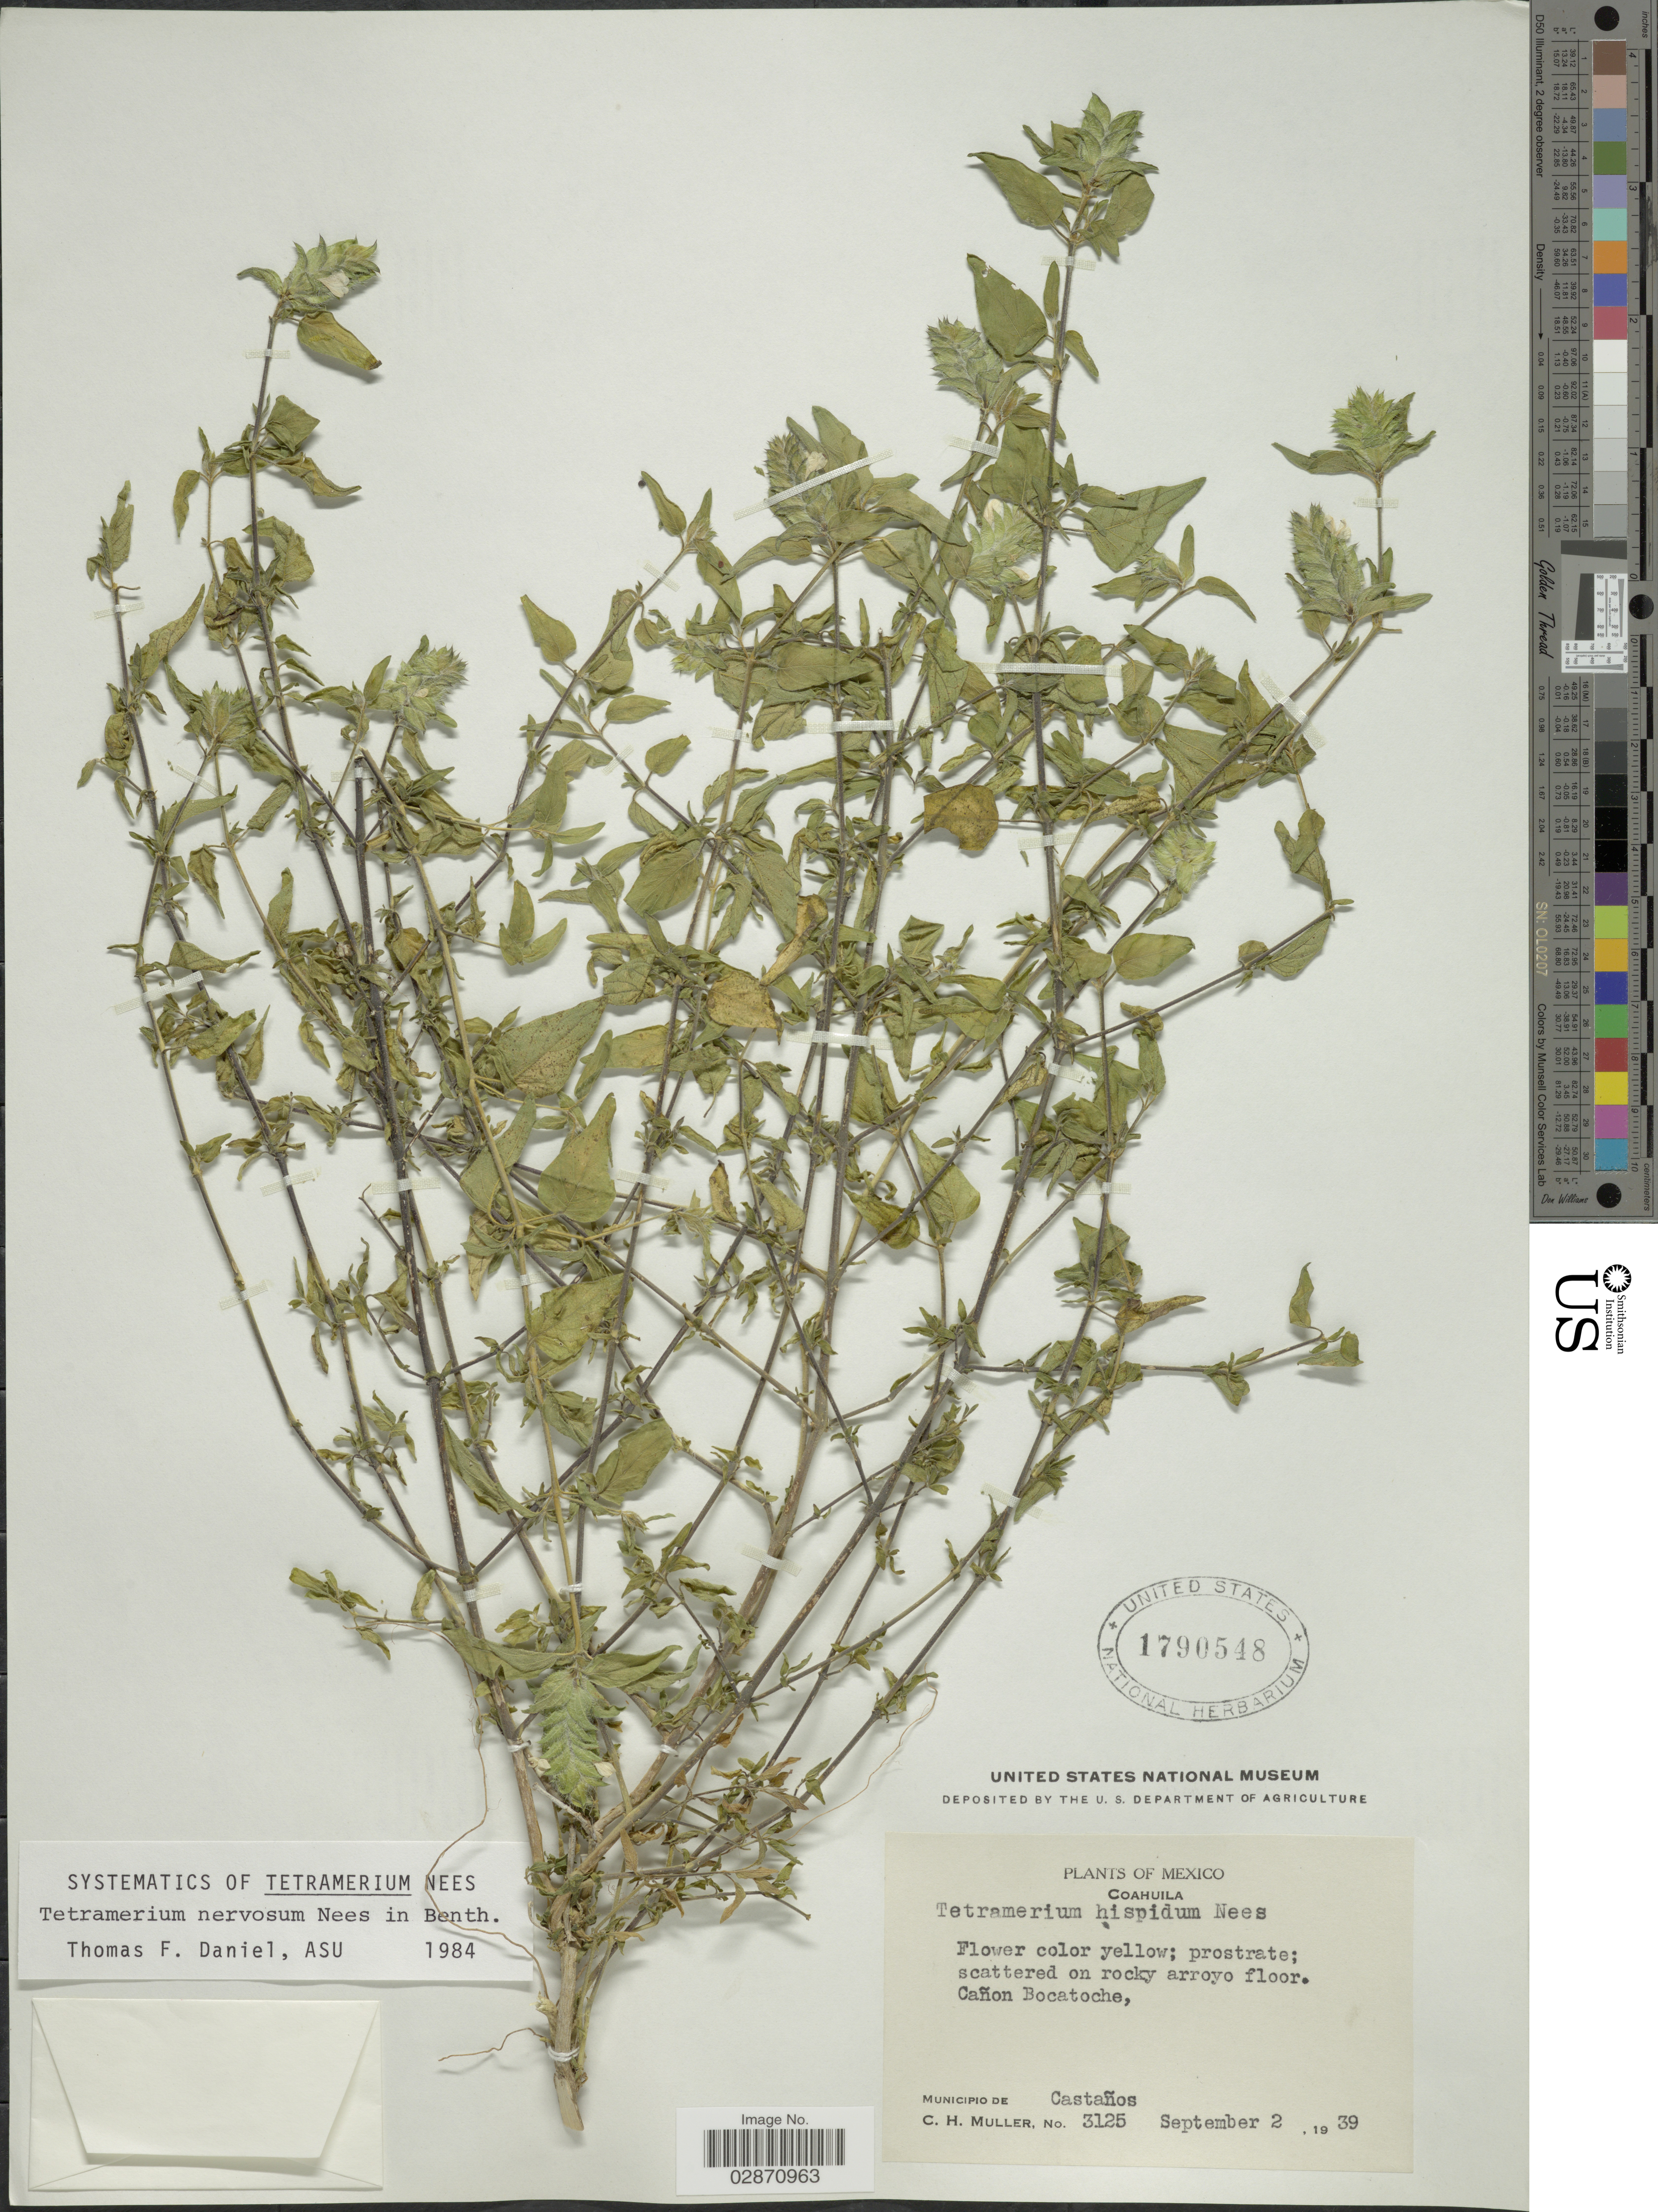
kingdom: Plantae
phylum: Tracheophyta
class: Magnoliopsida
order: Lamiales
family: Acanthaceae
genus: Tetramerium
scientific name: Tetramerium nervosum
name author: Nees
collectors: C. H. Mueller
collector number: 3125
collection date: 1939-09-02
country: Mexico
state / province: Coahuila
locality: Cañon Bocatoche, Municipio de Castaños.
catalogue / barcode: US 1790548